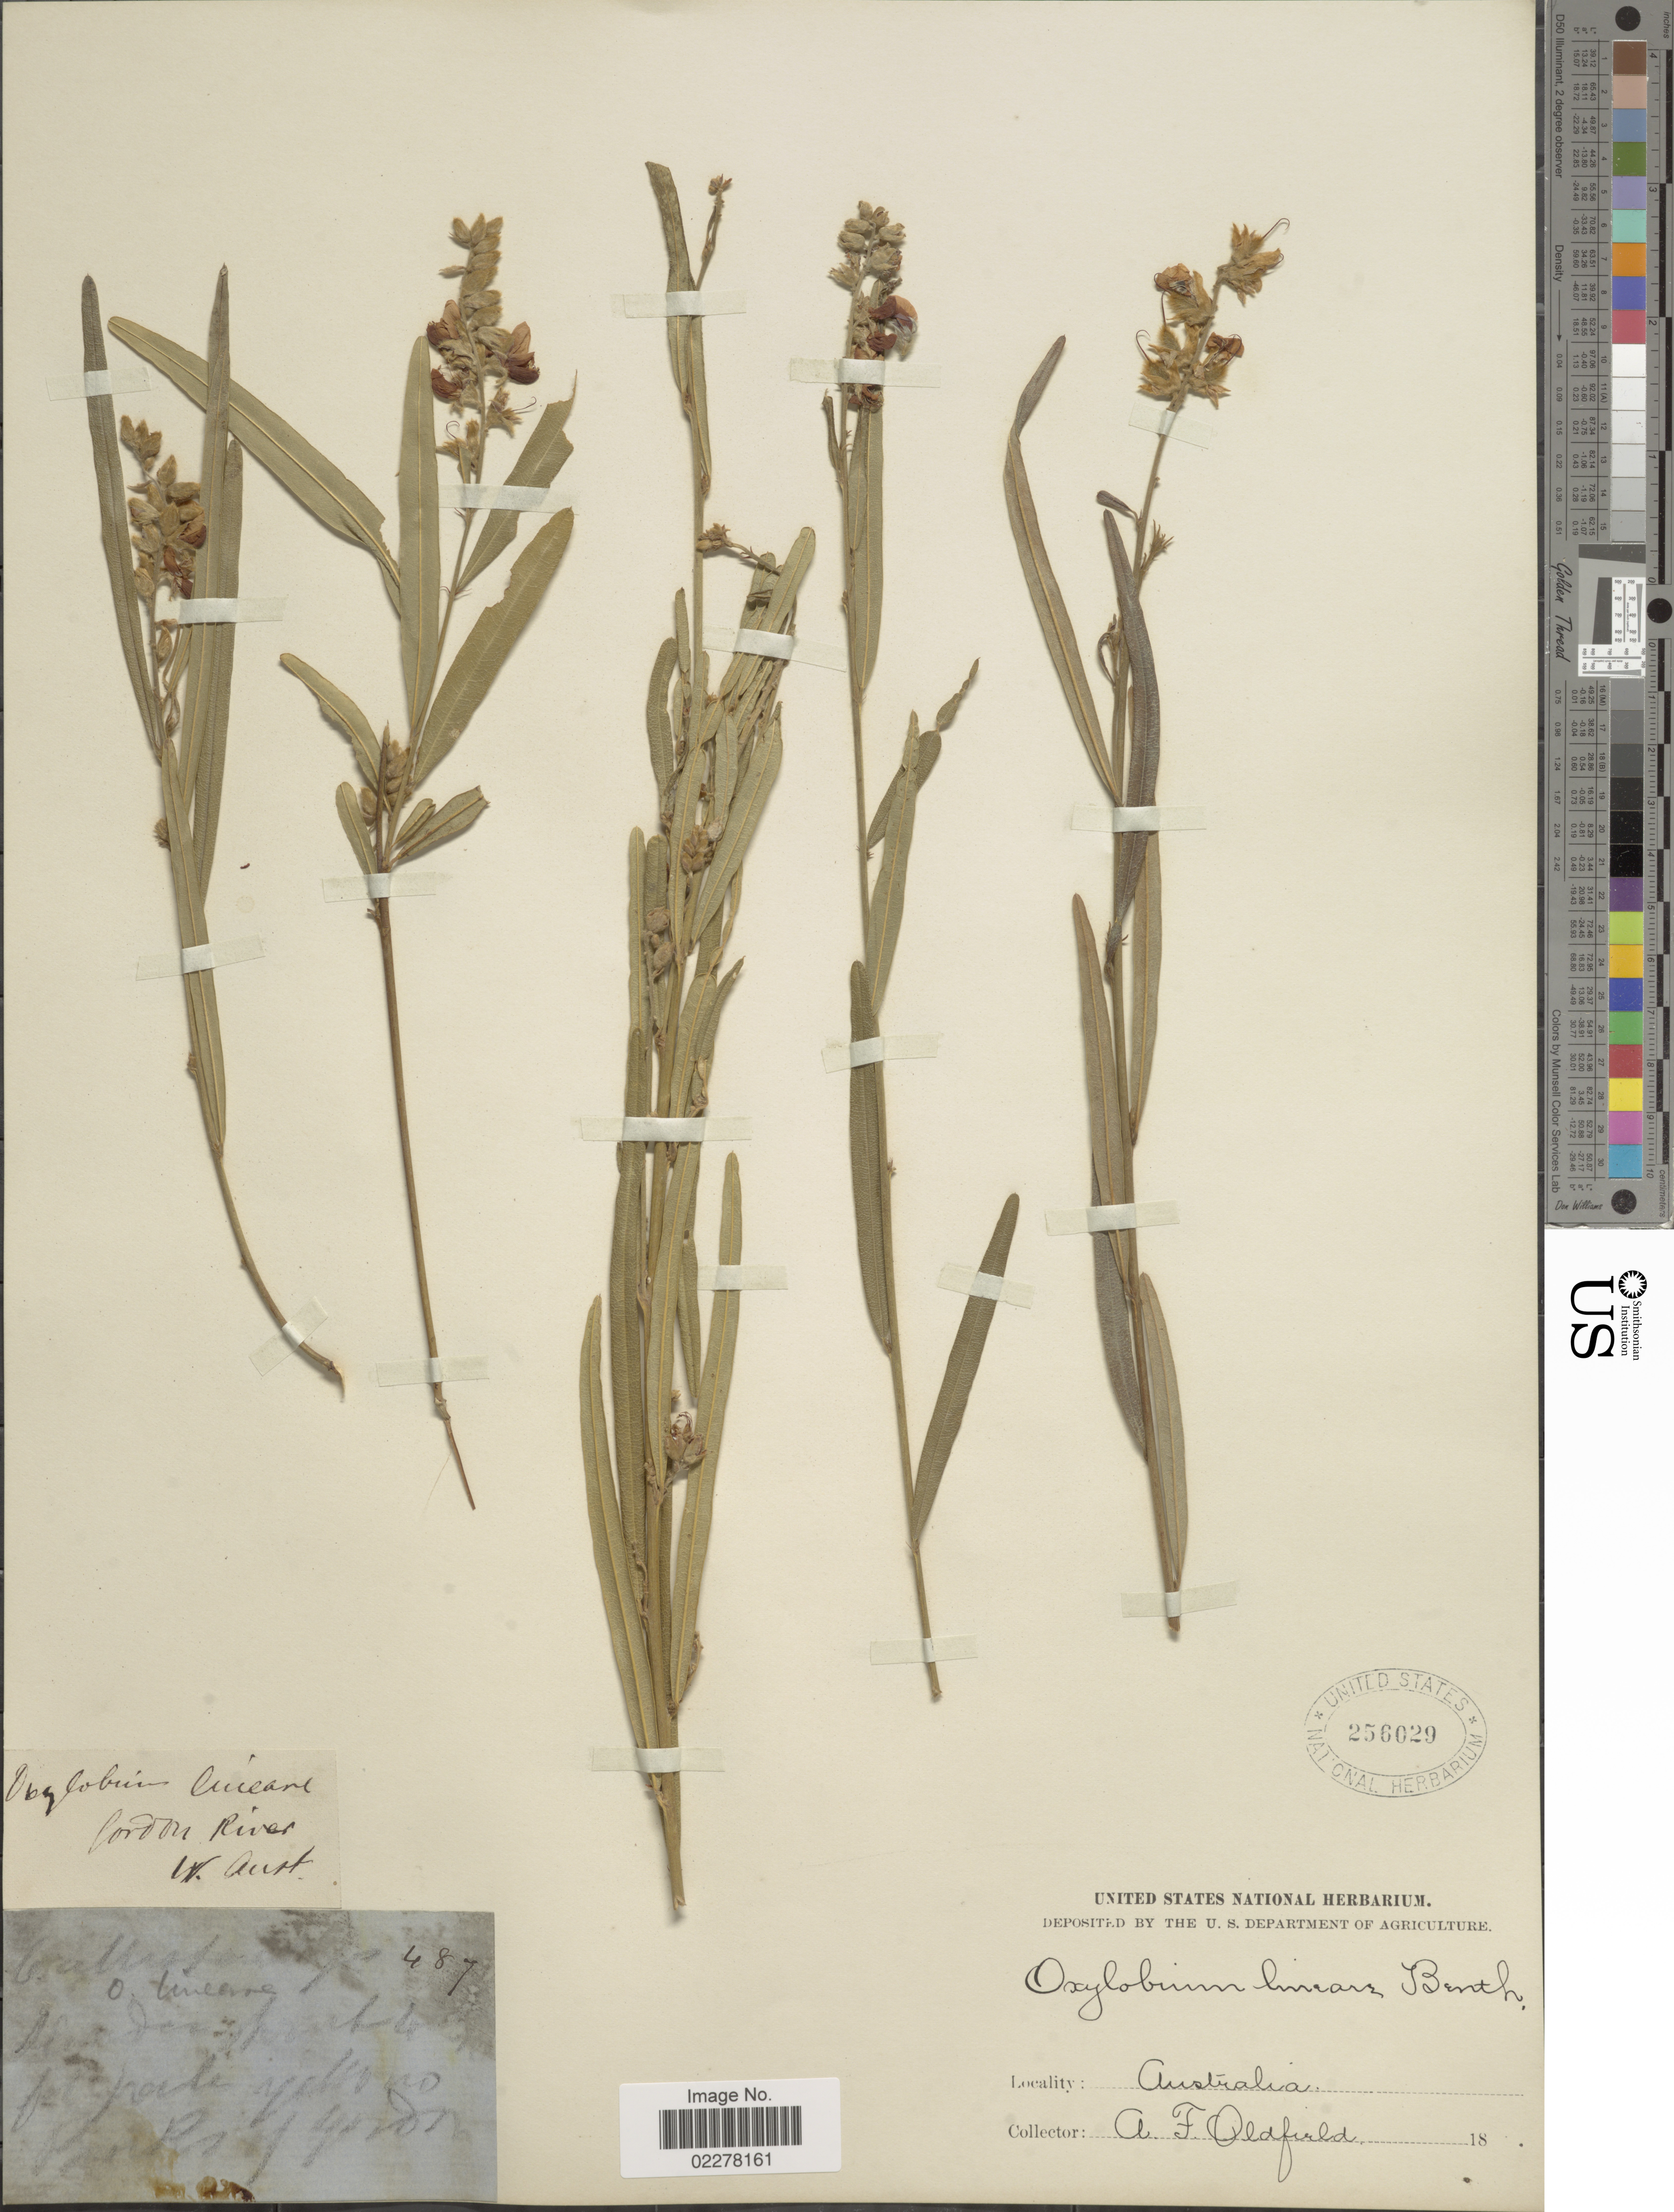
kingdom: Plantae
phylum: Tracheophyta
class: Magnoliopsida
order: Fabales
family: Fabaceae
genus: Gastrolobium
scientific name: Gastrolobium ebracteolatum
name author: G. Chandler & Crisp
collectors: A. Oldfield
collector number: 487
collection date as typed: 18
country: Australia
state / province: Western Australia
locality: Cordon River, W. Aust.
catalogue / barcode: US 256029